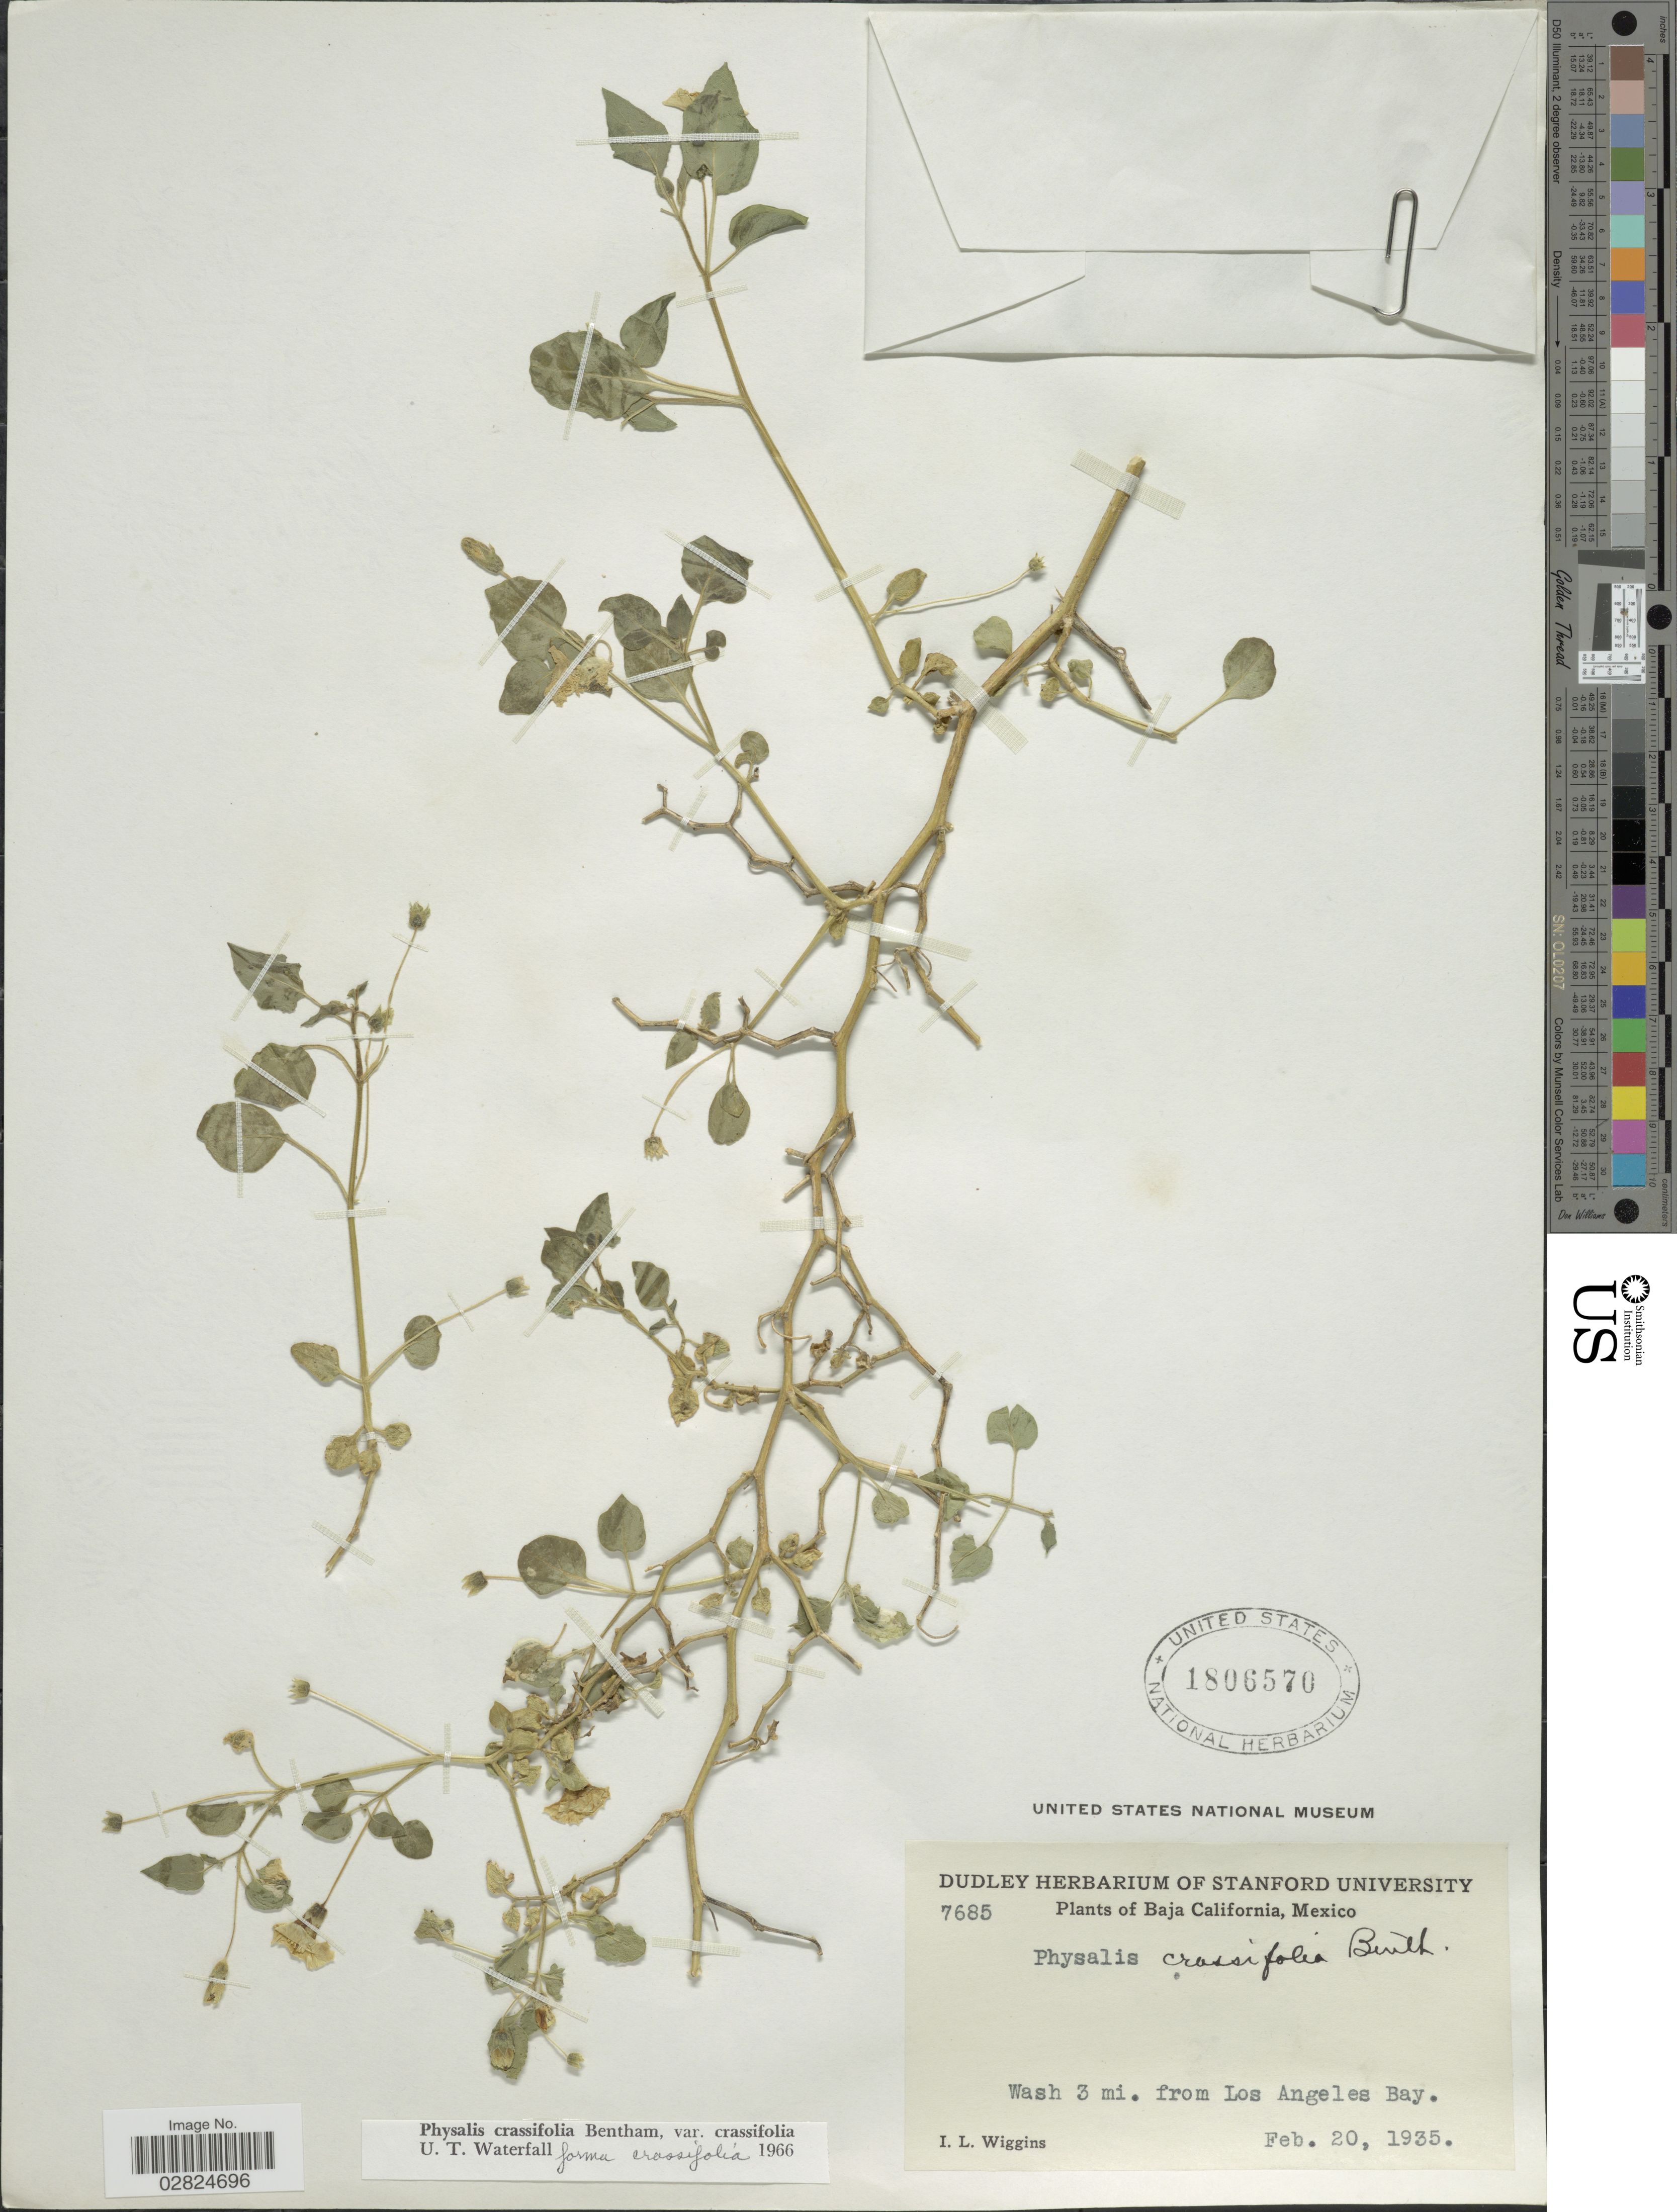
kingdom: Plantae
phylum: Tracheophyta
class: Magnoliopsida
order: Solanales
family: Solanaceae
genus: Physalis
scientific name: Physalis crassifolia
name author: Benth.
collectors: I. L. Wiggins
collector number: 7685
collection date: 1935-02-20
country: Mexico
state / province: Baja California Norte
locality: Wash 3 mi. from Los Angeles Bay.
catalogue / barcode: US 1806570